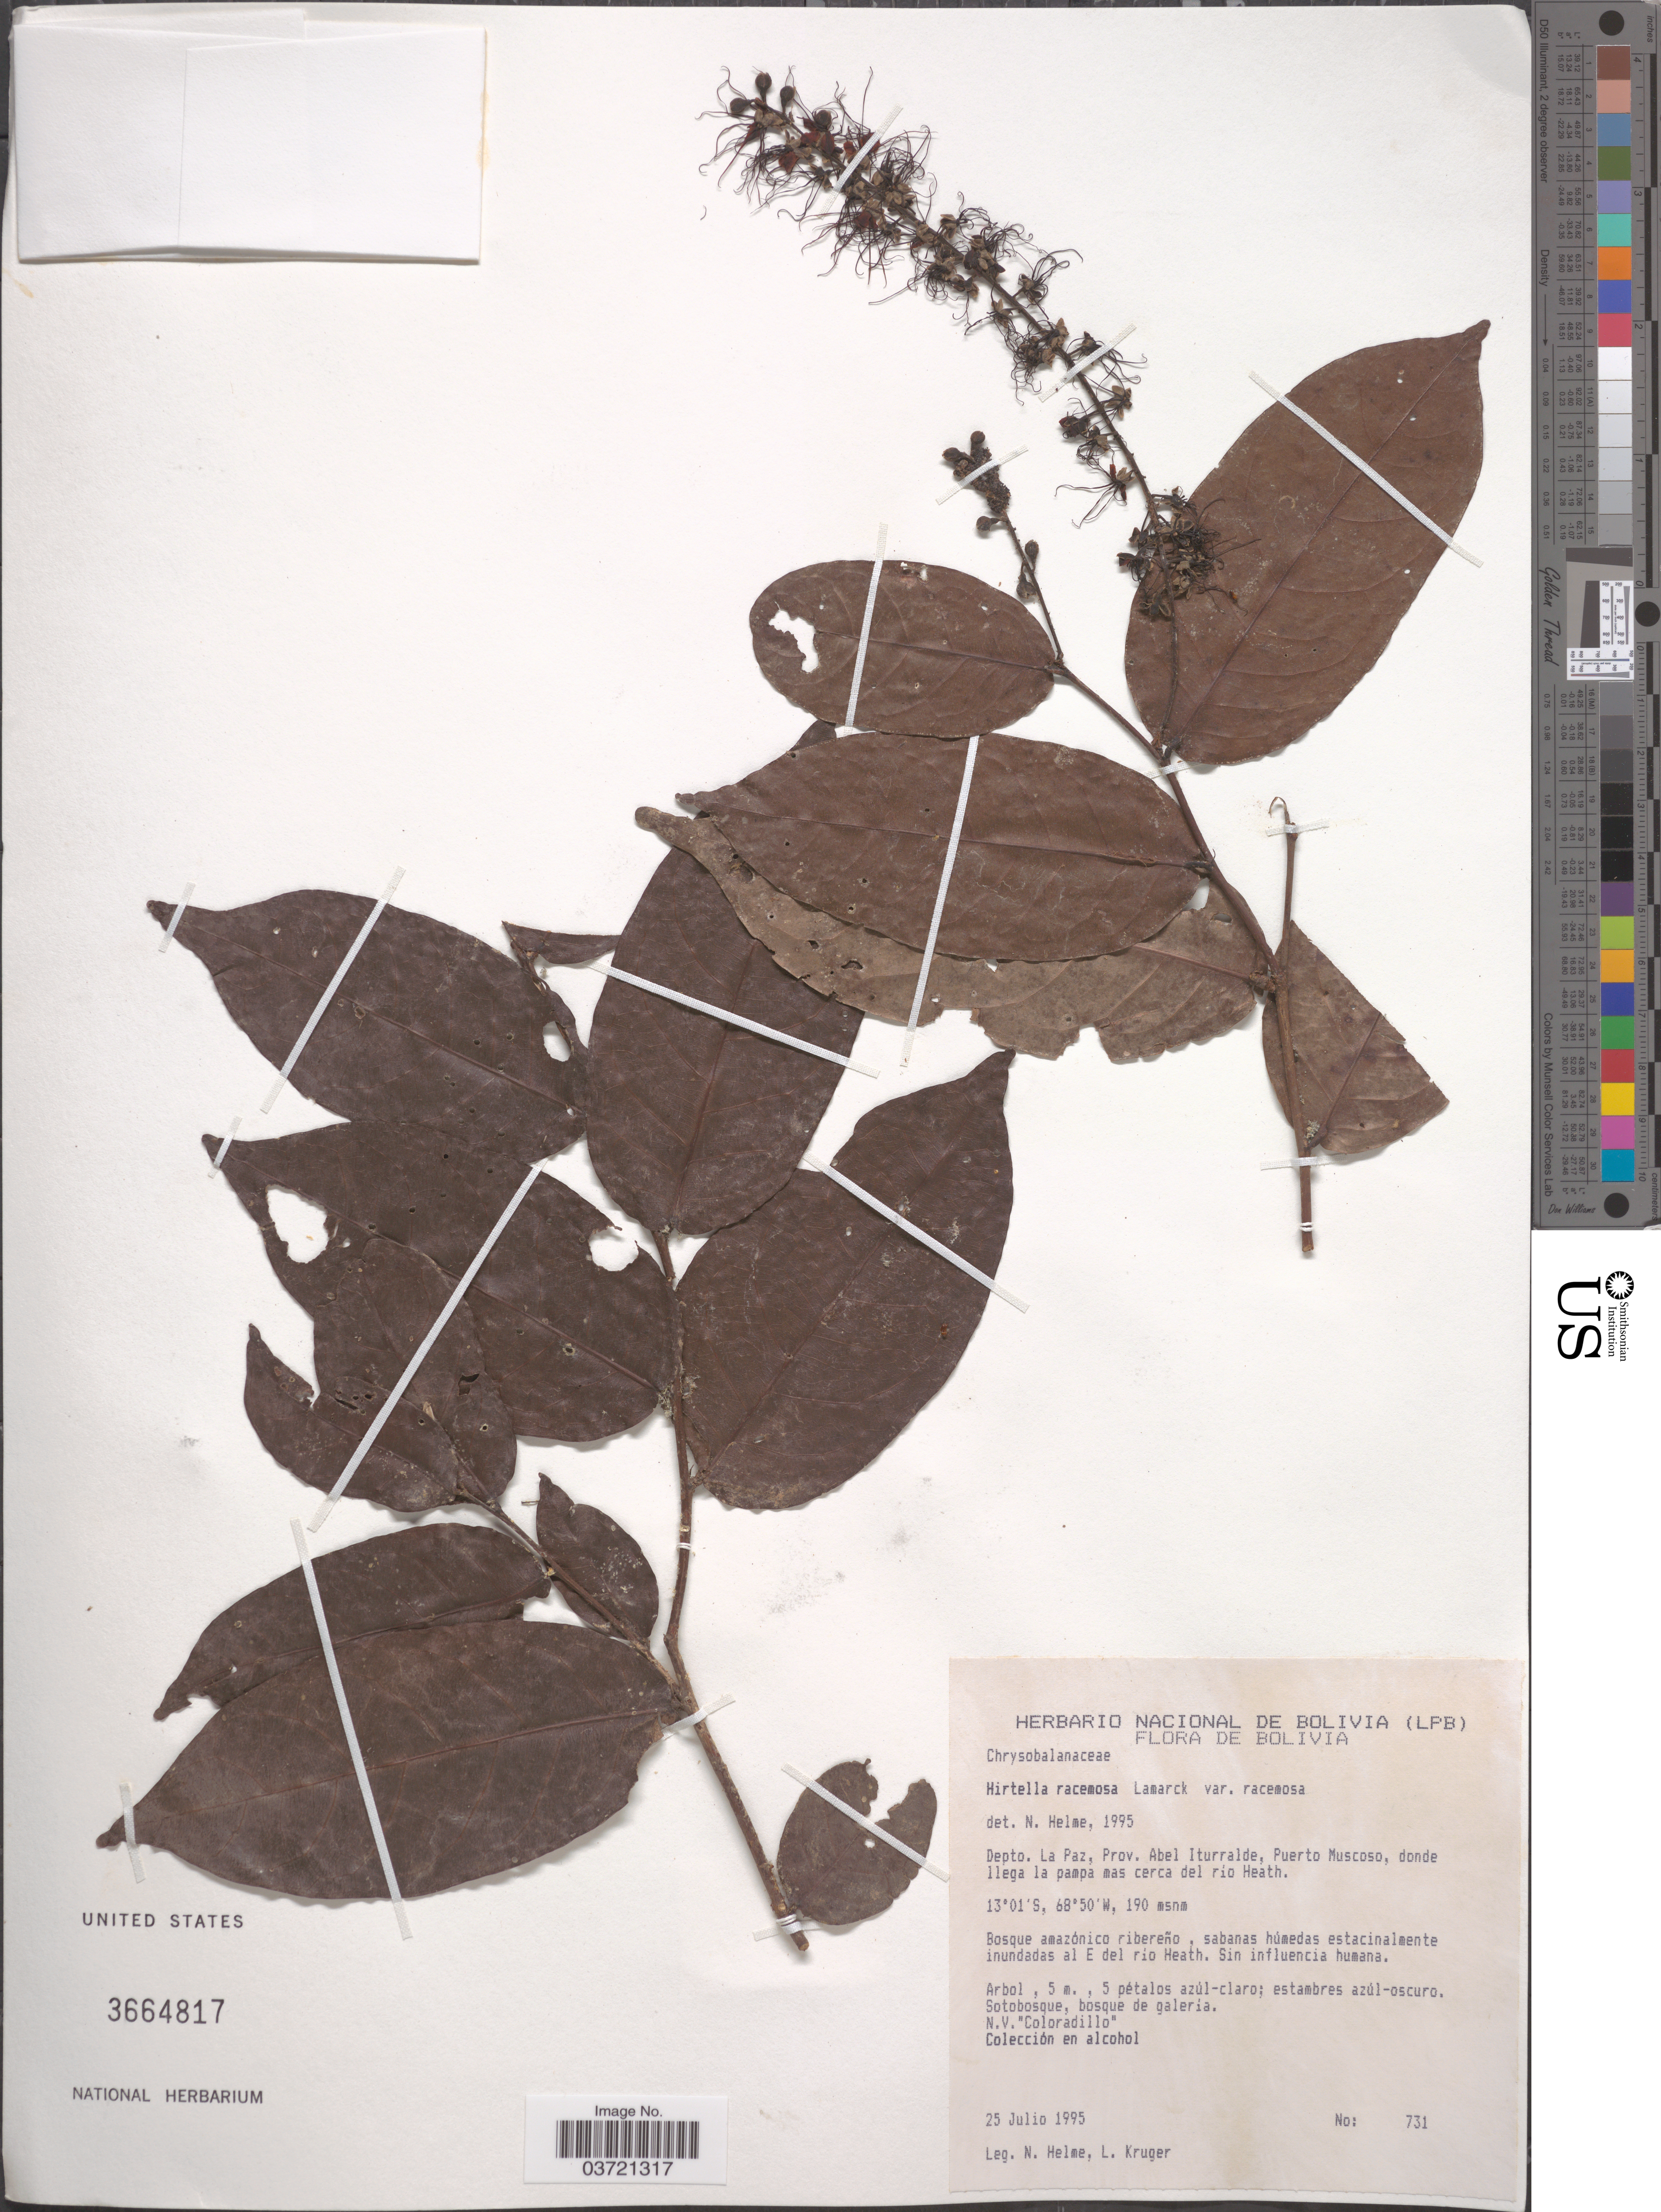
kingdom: Plantae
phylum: Tracheophyta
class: Magnoliopsida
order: Malpighiales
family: Chrysobalanaceae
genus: Hirtella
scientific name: Hirtella racemosa var. racemosa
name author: Lam.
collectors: N. Helme & L. Kruger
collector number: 731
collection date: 1995-07-25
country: Bolivia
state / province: La Paz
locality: Depto. La Paz, Prov. Abel Iturralde, Puerto Muscoso. donde llega la pampa mas cerca del río Heath. Sabanas húmedas estacinalmente inundadas al E del río Heath.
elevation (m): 190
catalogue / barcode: US 3664817